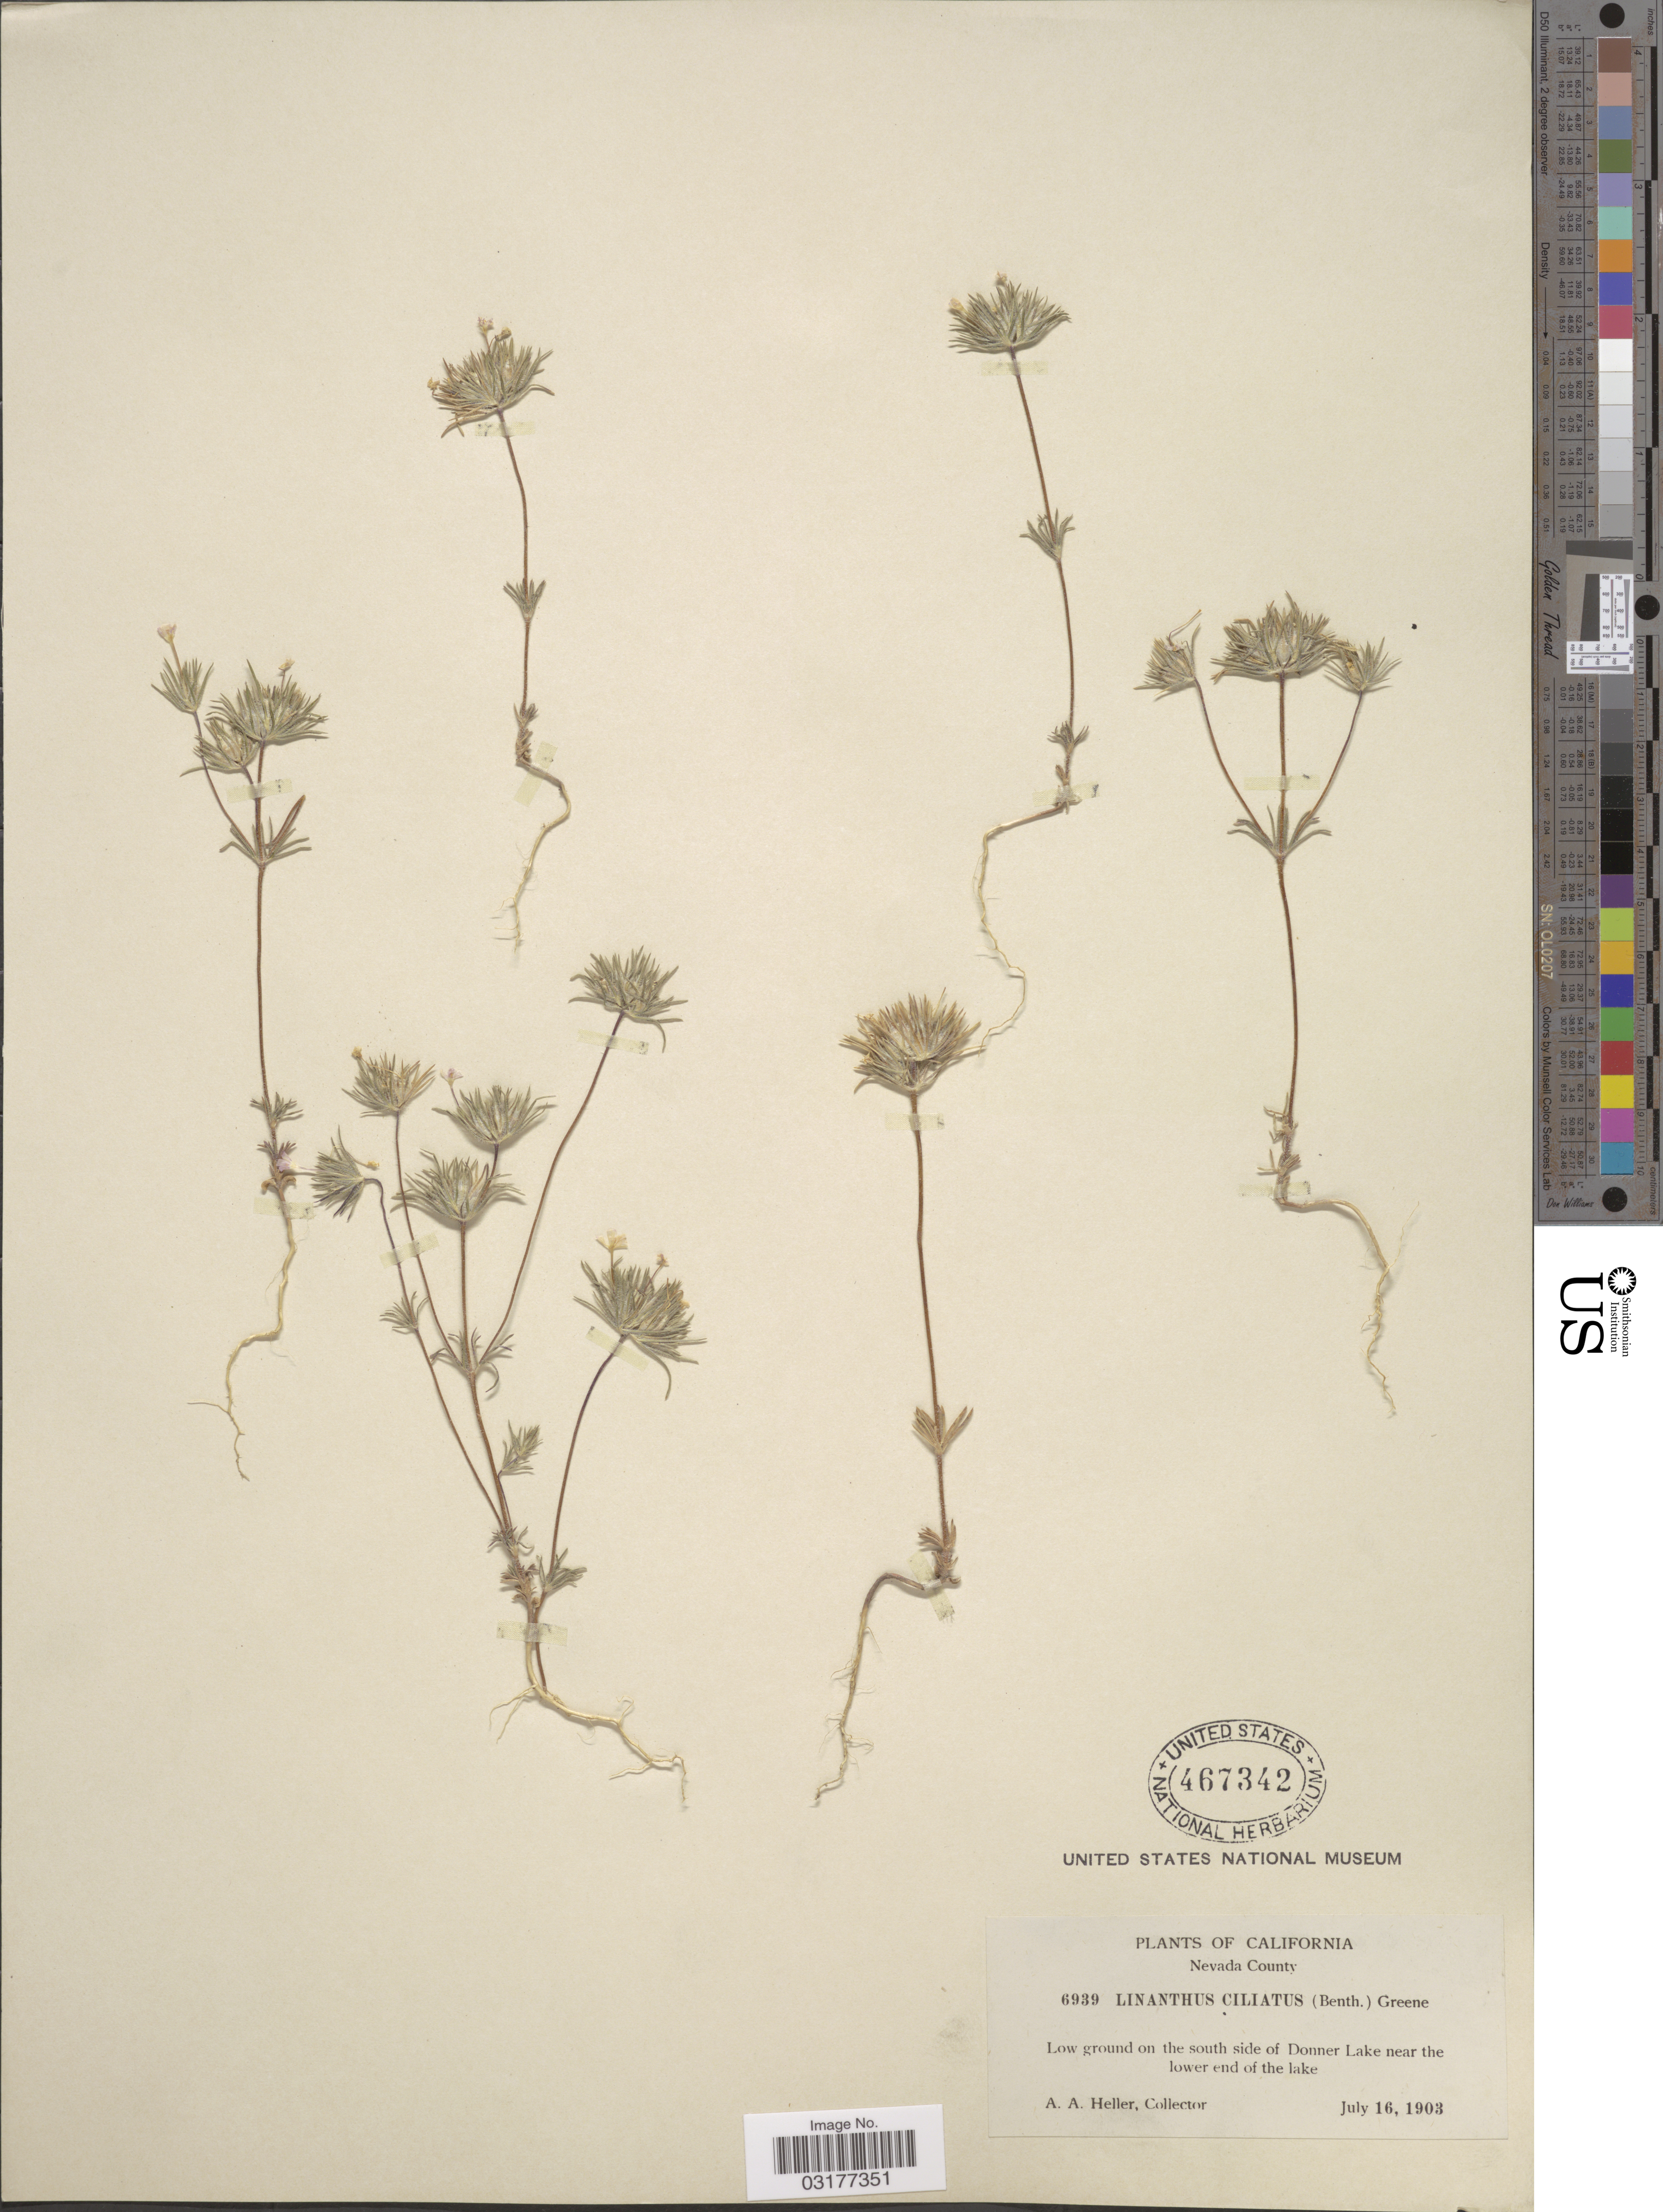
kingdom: Plantae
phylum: Tracheophyta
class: Magnoliopsida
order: Ericales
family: Polemoniaceae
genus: Leptosiphon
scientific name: Leptosiphon ciliatus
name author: (Benth.) Jeps.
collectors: A. A. Heller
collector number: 6939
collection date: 1903-07-16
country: United States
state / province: California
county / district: Nevada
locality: Nevada County. Low ground on the south side of Donner Lake near the lower end of the lake.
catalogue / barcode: US 467342